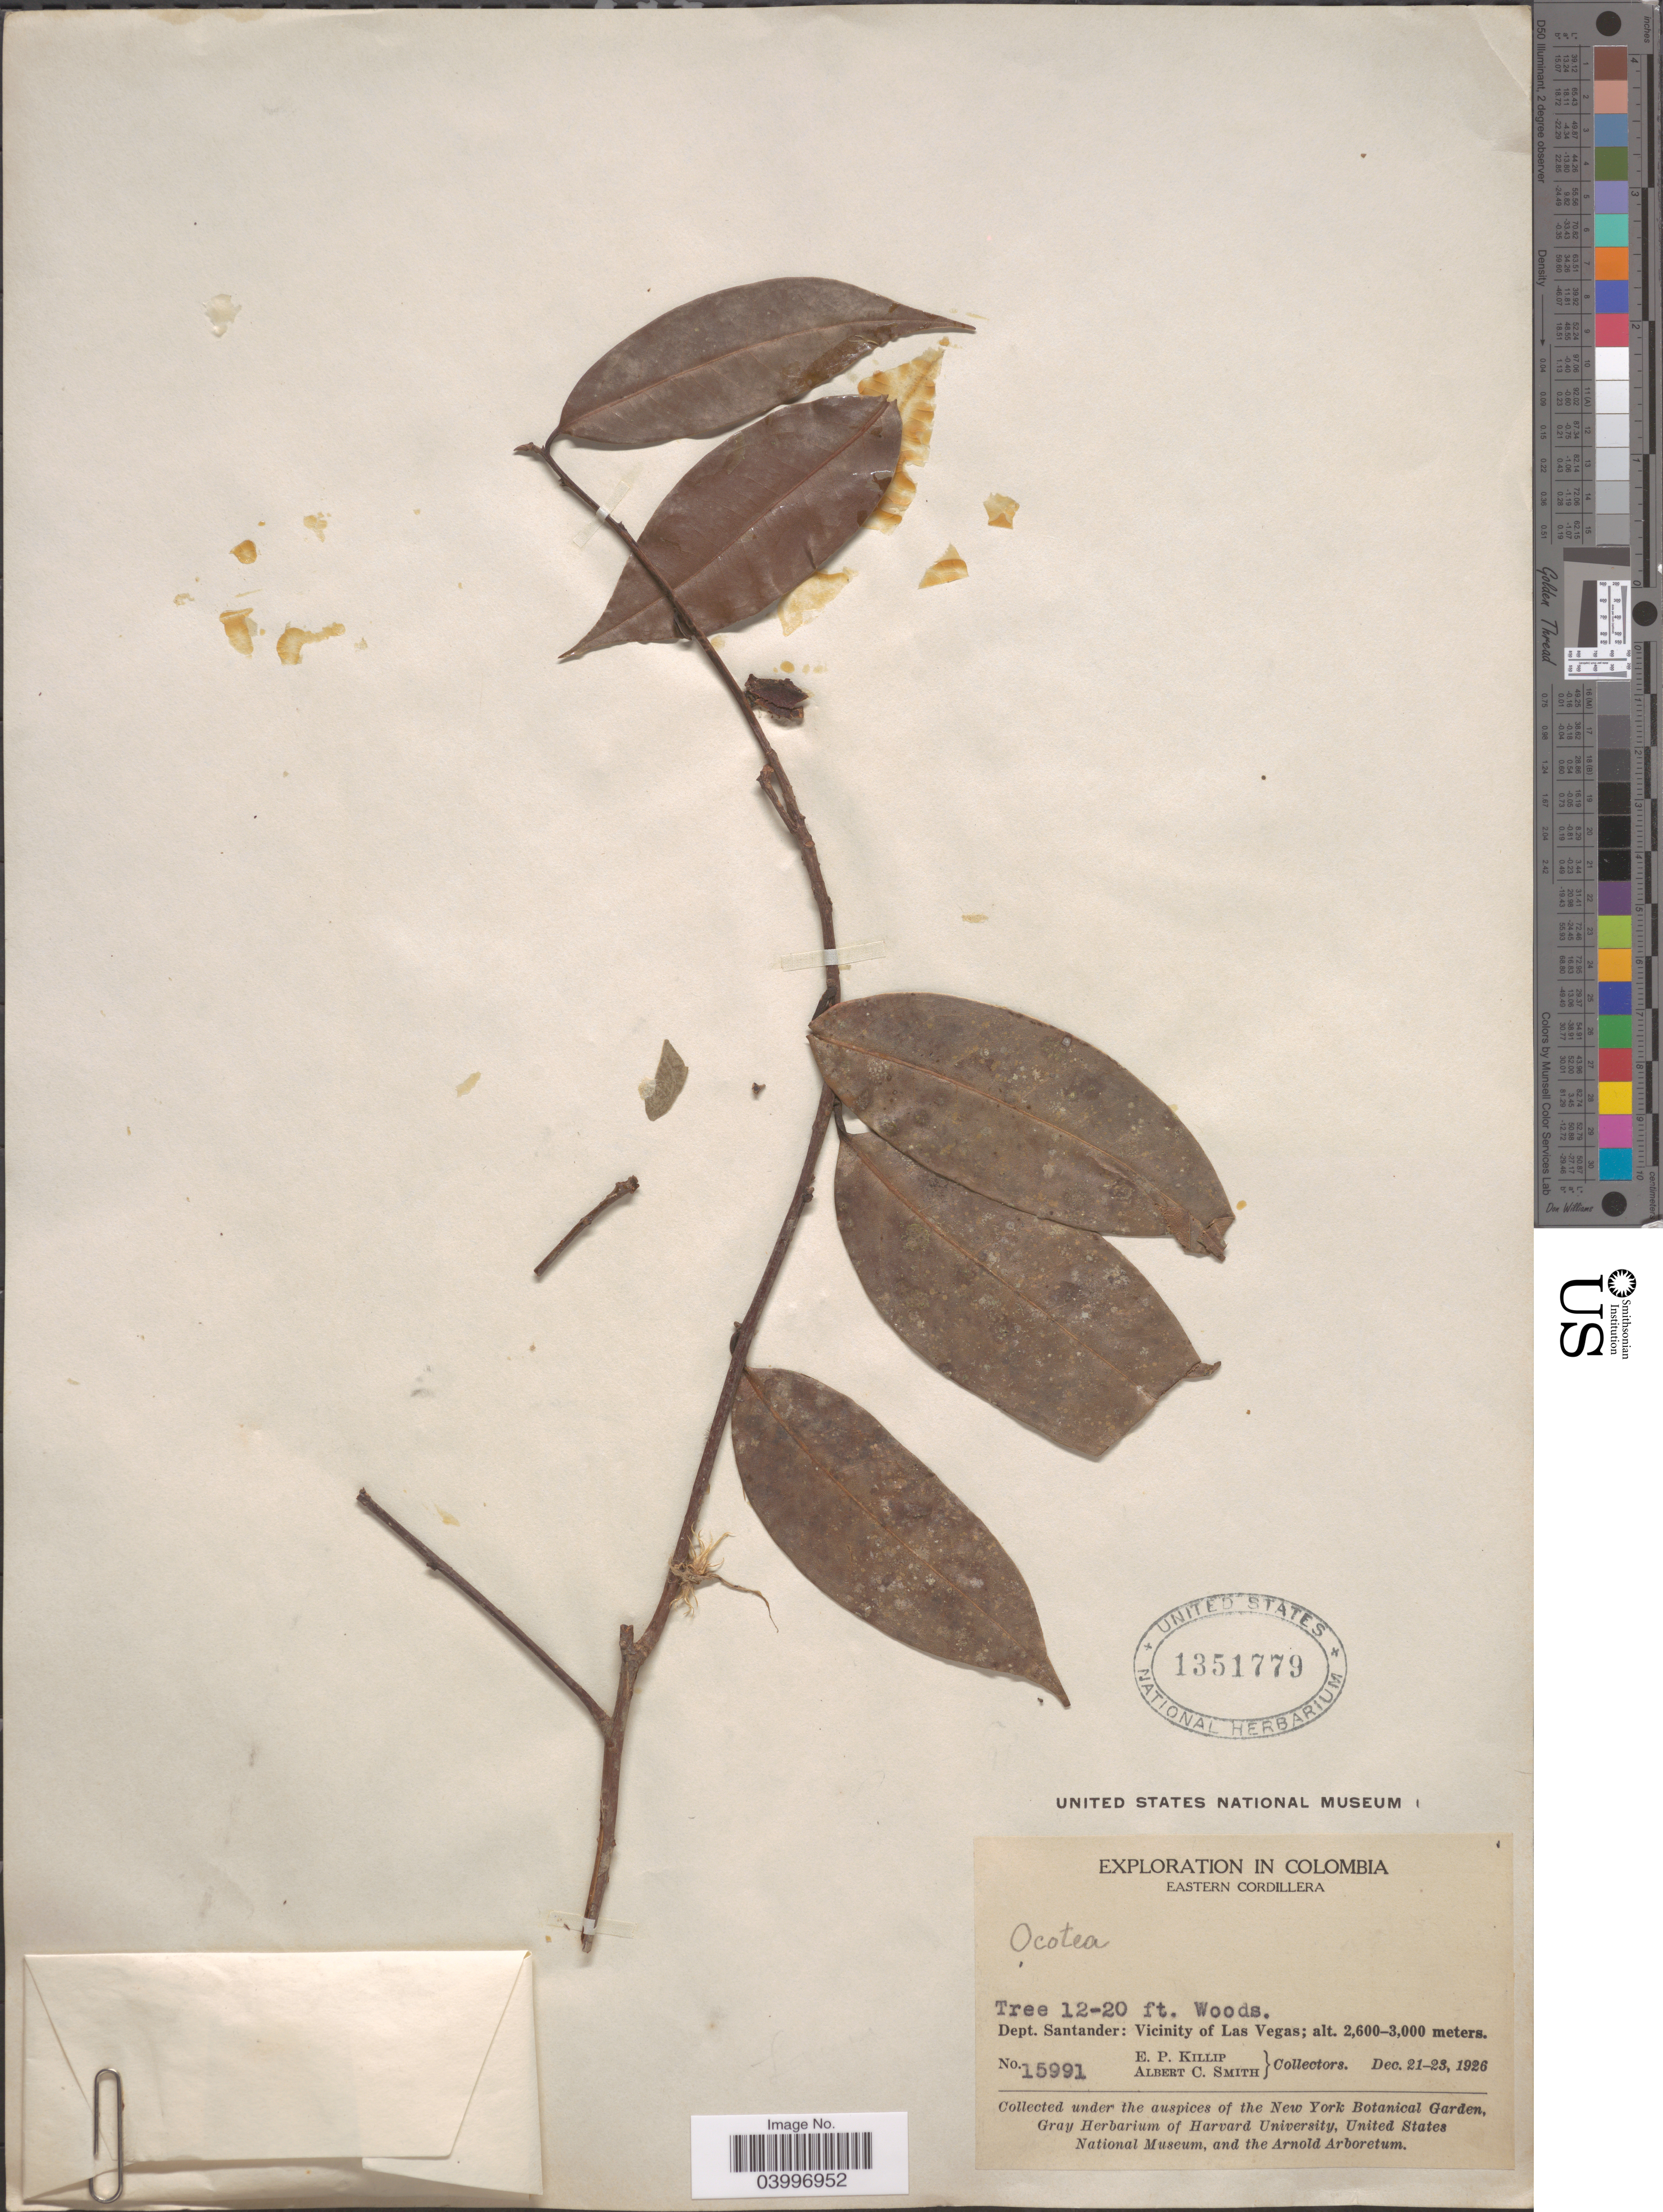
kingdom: Plantae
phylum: Tracheophyta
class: Magnoliopsida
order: Laurales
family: Lauraceae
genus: Ocotea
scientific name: Ocotea sp.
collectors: E. P. Killip & A. C. Smith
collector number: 15991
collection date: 1926-12-21/1926-12-23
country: Colombia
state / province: Santander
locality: Eastern Cordillera. Dept. Santander: Vicinity of Las Vegas.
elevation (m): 2600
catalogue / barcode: US 1351779